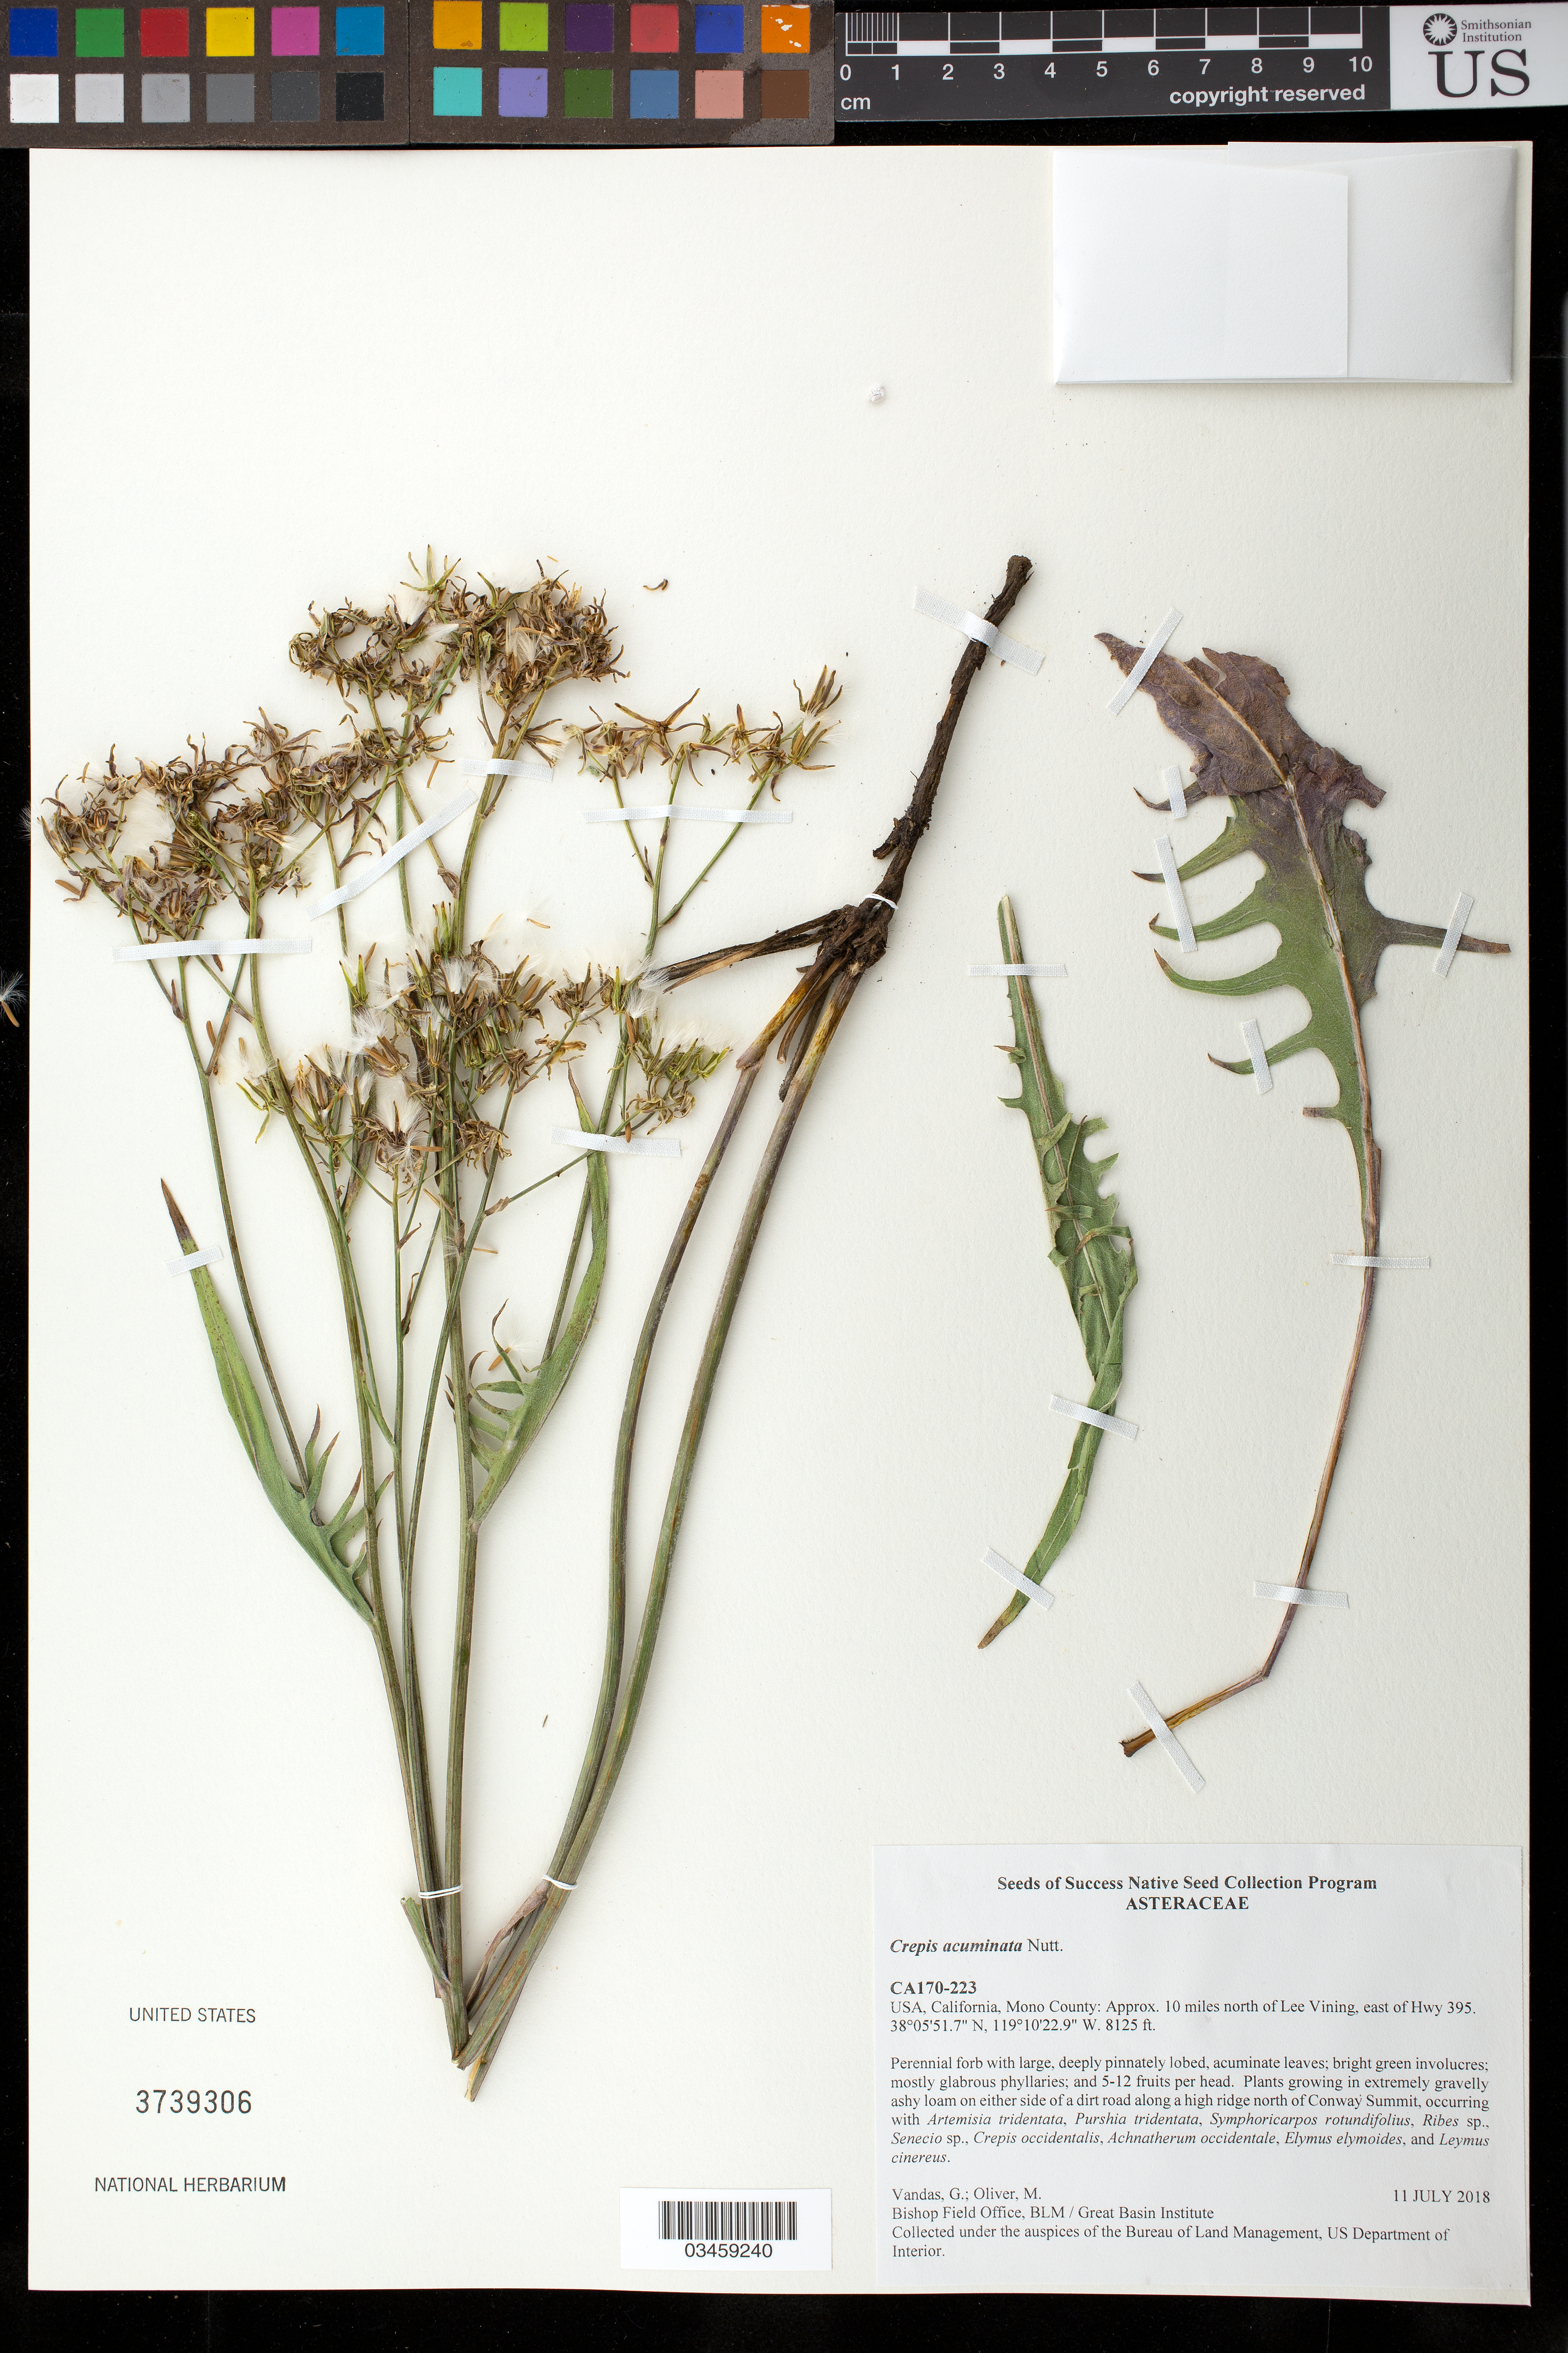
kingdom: Plantae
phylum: Tracheophyta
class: Magnoliopsida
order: Asterales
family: Asteraceae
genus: Crepis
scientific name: Crepis acuminata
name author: Nutt.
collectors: G. Vandas & M. Oliver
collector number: CA170-223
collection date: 2018-07-11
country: United States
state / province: California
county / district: Mono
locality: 10 mi. N of Lee Vining, east of Hwy 395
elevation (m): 2476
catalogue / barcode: US 3739306